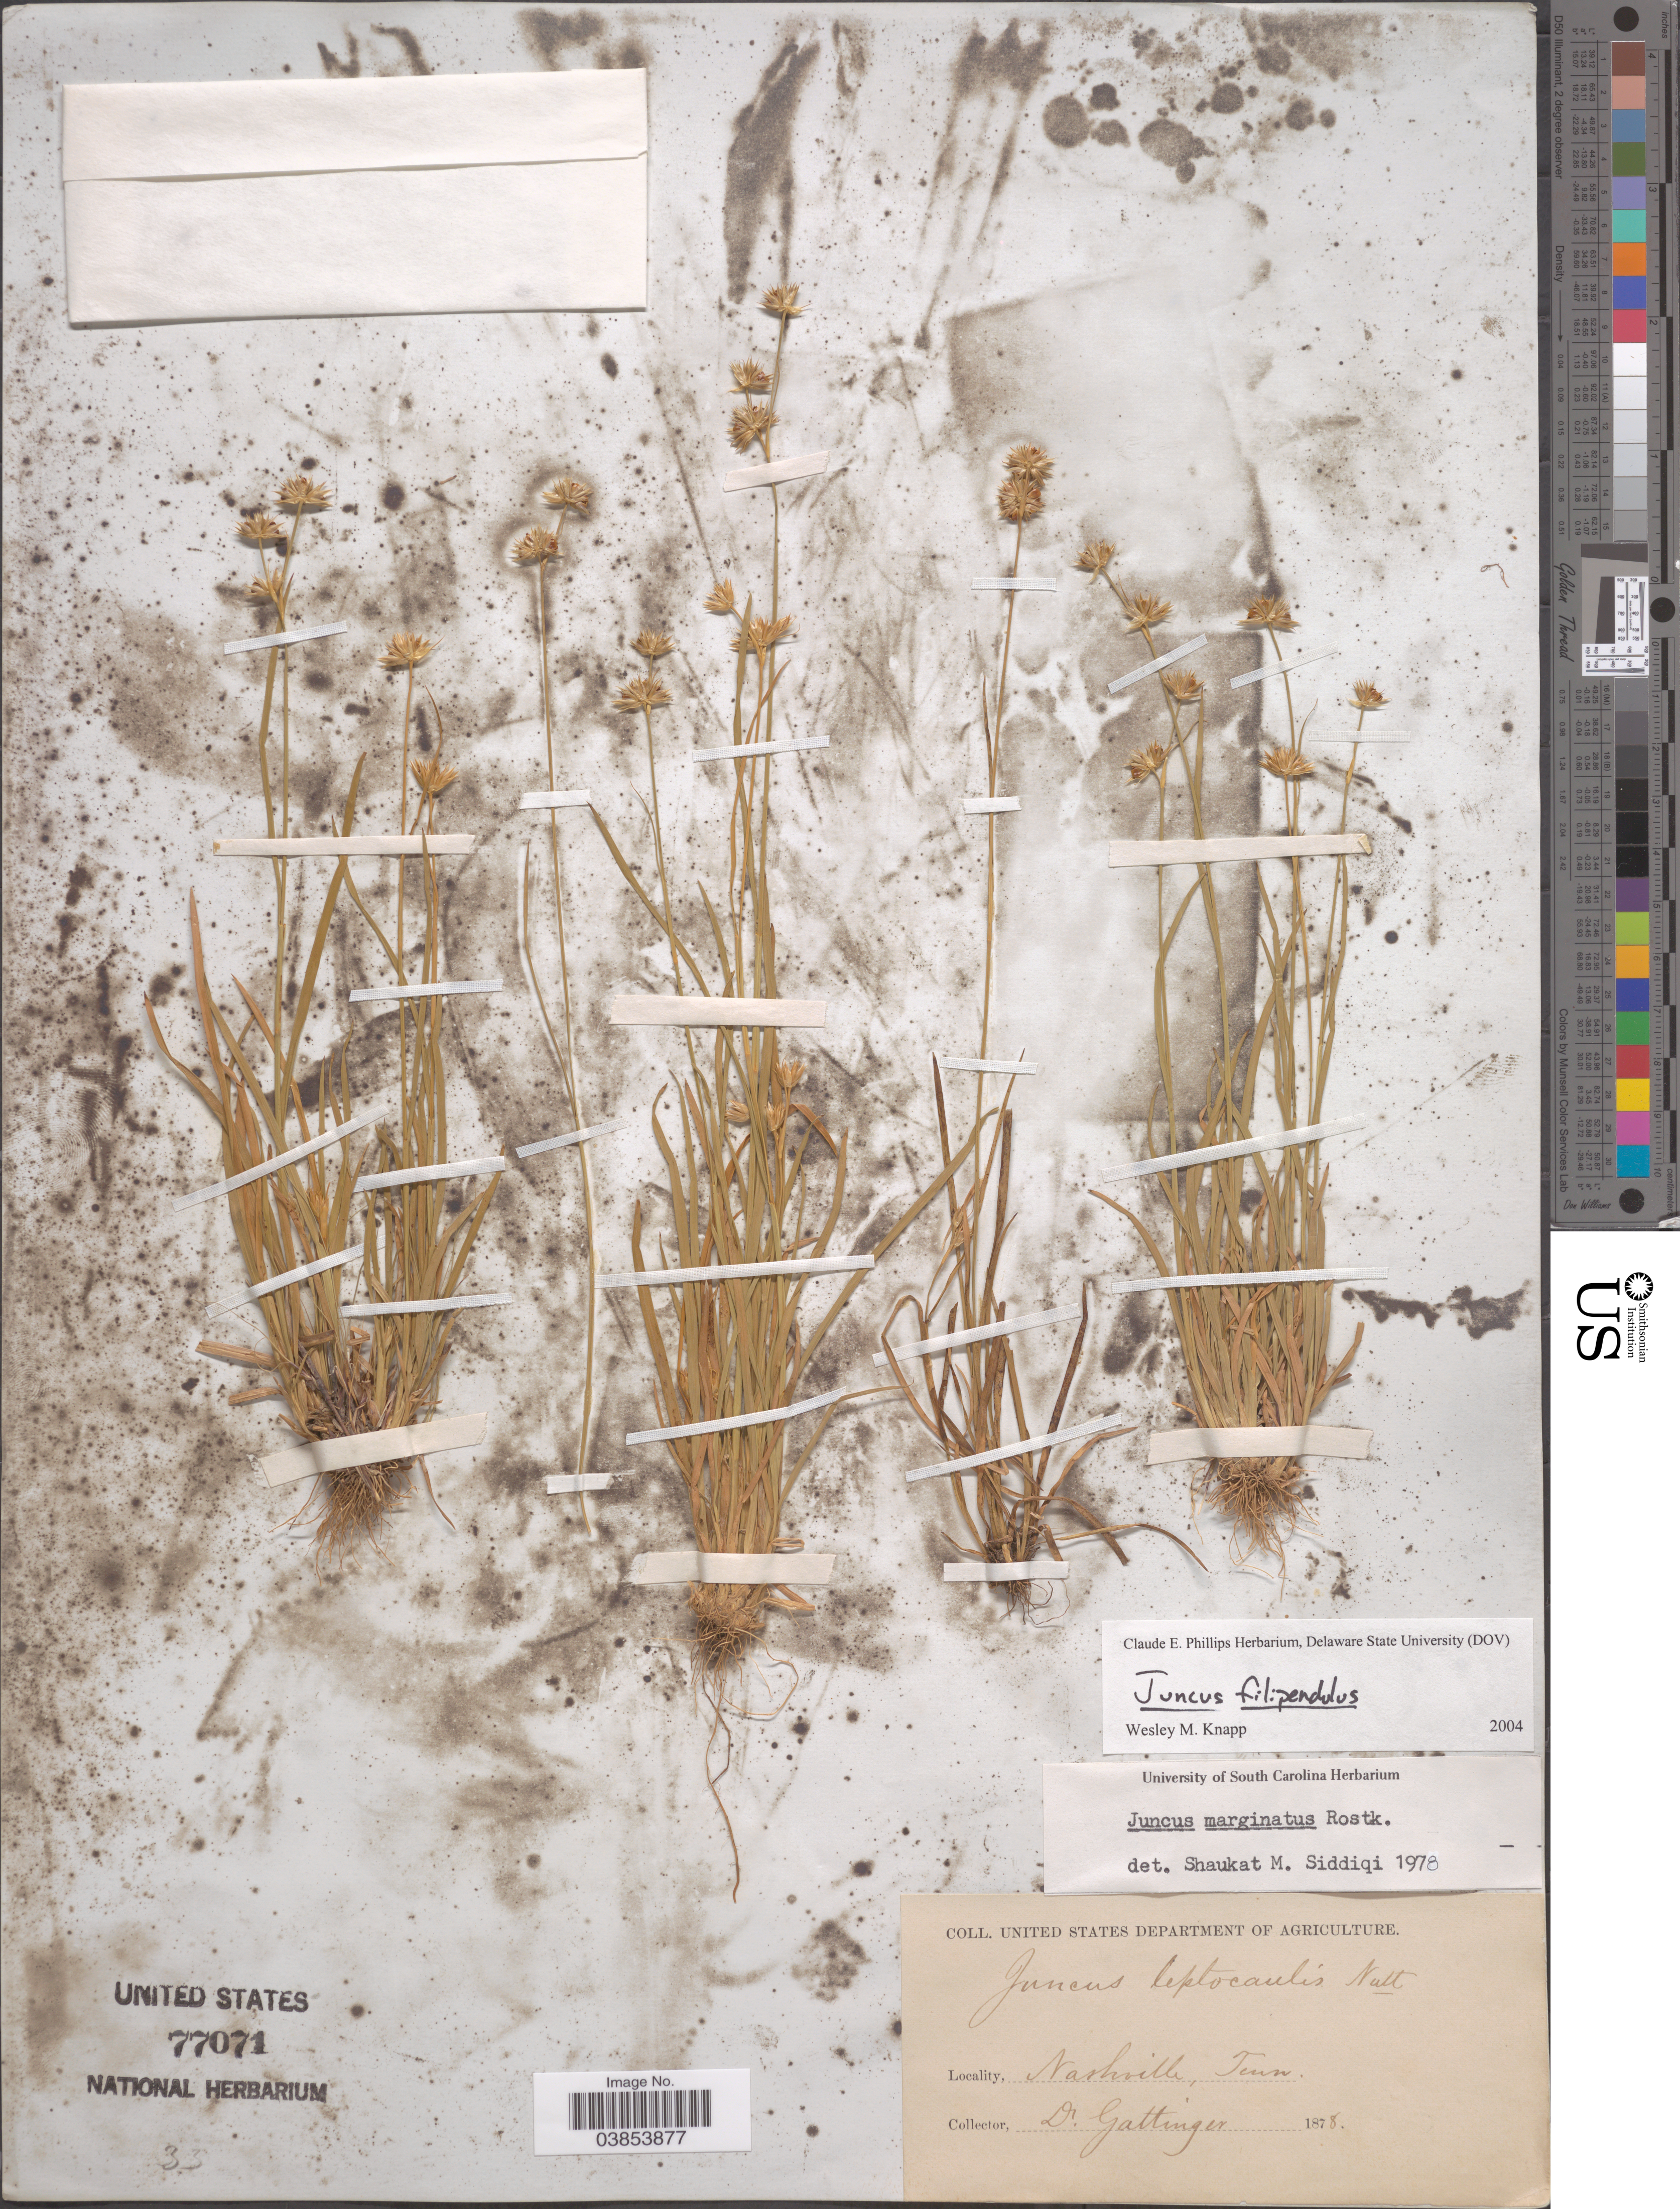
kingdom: Plantae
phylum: Tracheophyta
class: Liliopsida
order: Poales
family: Juncaceae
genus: Juncus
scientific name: Juncus filipendulus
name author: Buckley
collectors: Gattinger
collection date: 1878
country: United States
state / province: Tennessee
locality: Nashville.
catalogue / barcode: US 77071